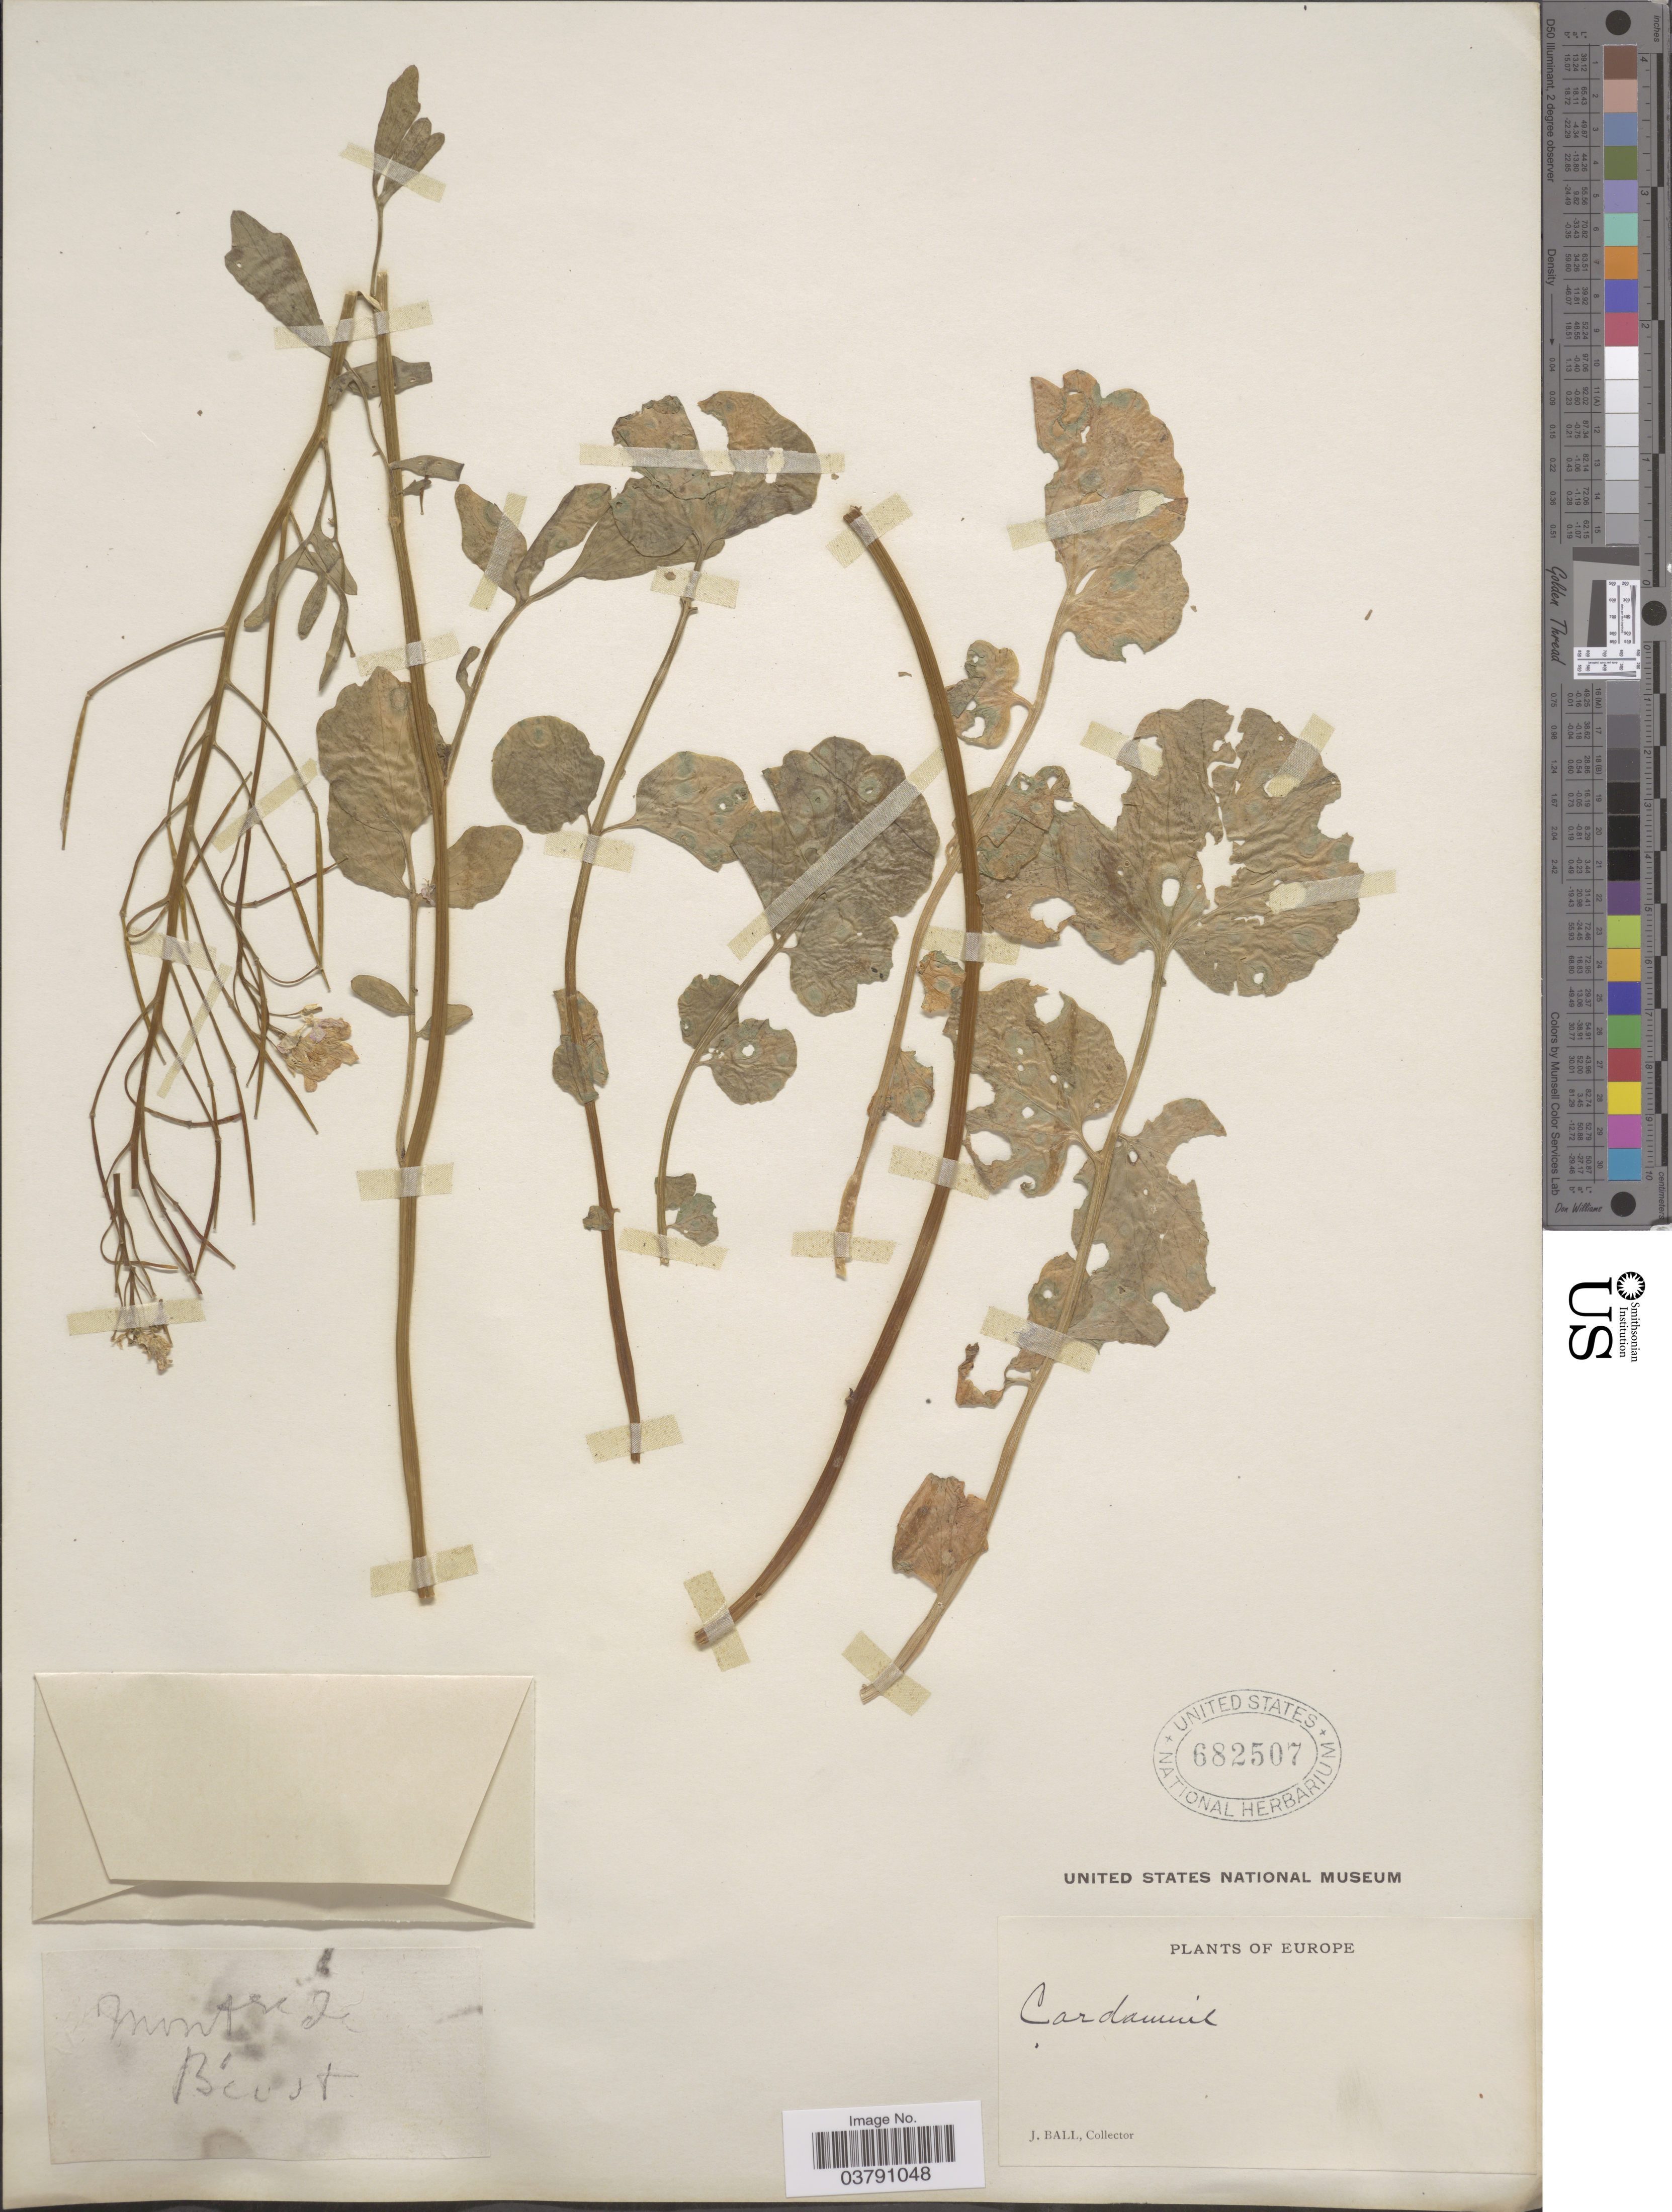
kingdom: Plantae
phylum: Tracheophyta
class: Magnoliopsida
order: Brassicales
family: Brassicaceae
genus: Cardamine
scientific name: Cardamine sp.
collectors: J. Ball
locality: Europe.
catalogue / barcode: US 682507